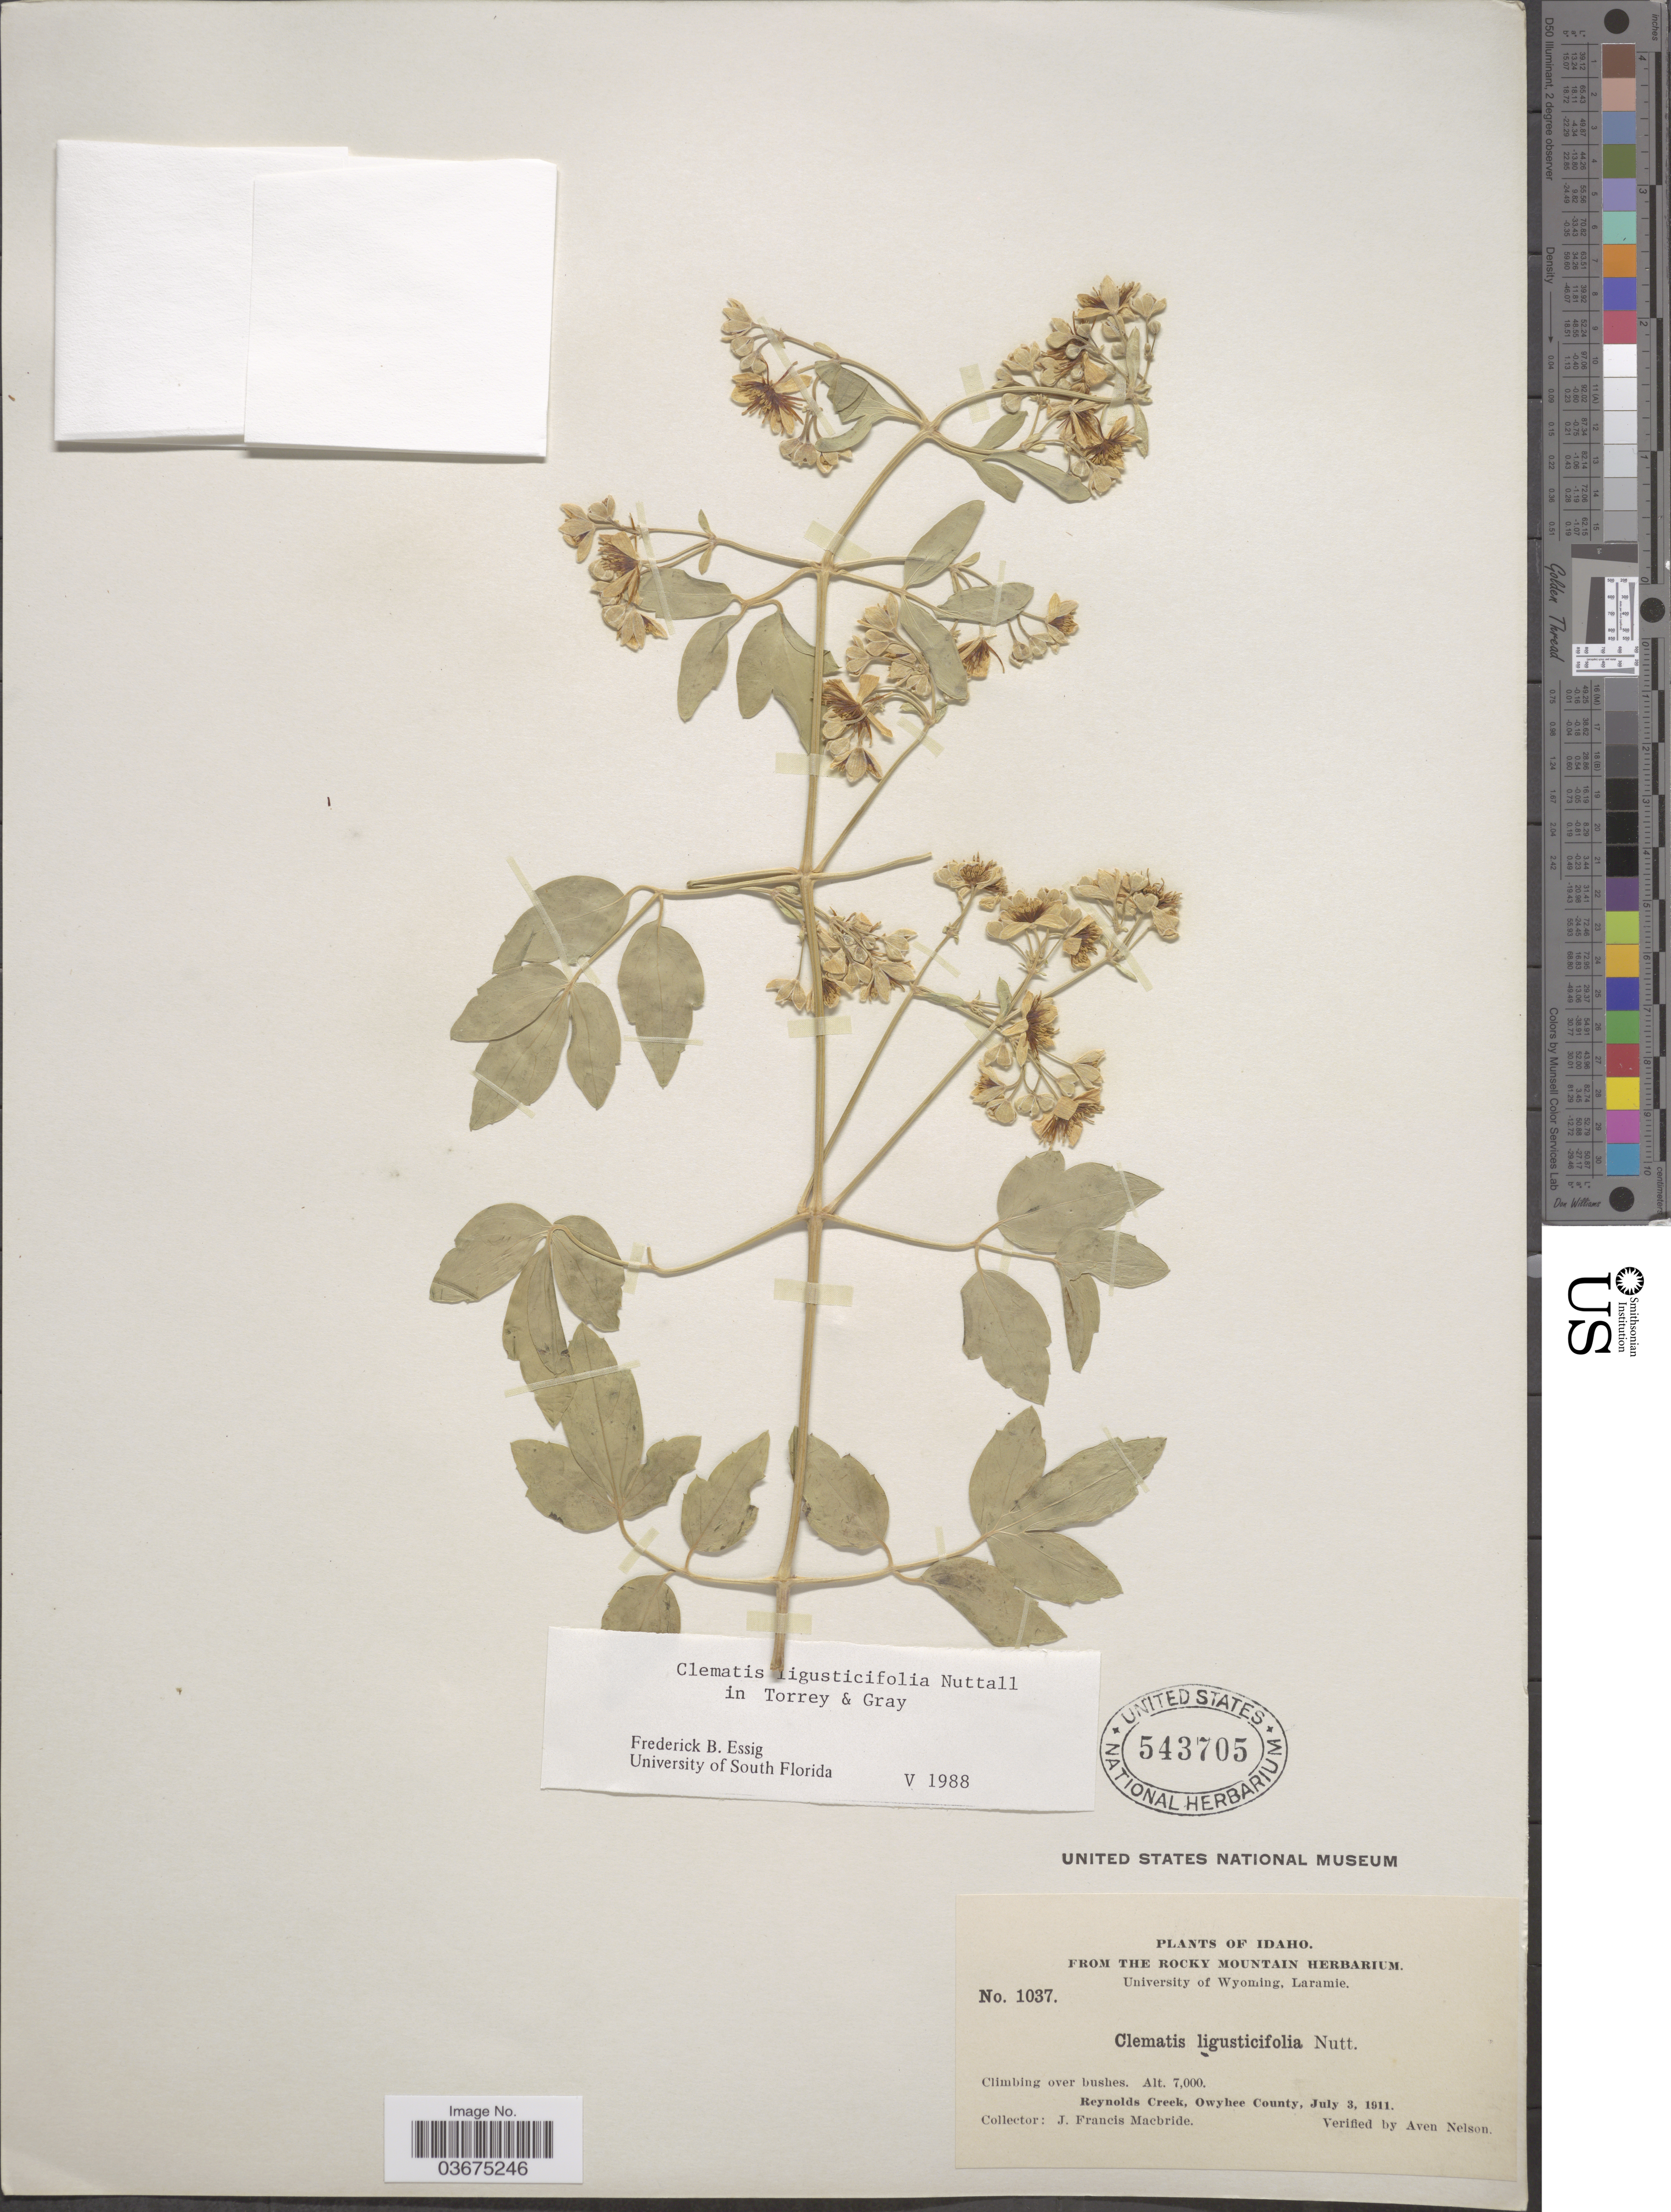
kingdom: Plantae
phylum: Tracheophyta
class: Magnoliopsida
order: Ranunculales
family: Ranunculaceae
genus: Clematis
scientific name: Clematis ligusticifolia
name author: Nutt.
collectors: J. F. Macbride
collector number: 1037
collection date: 1911-07-03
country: United States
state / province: Idaho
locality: Reynolds Creek, Owyhee County.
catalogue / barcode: US 543705